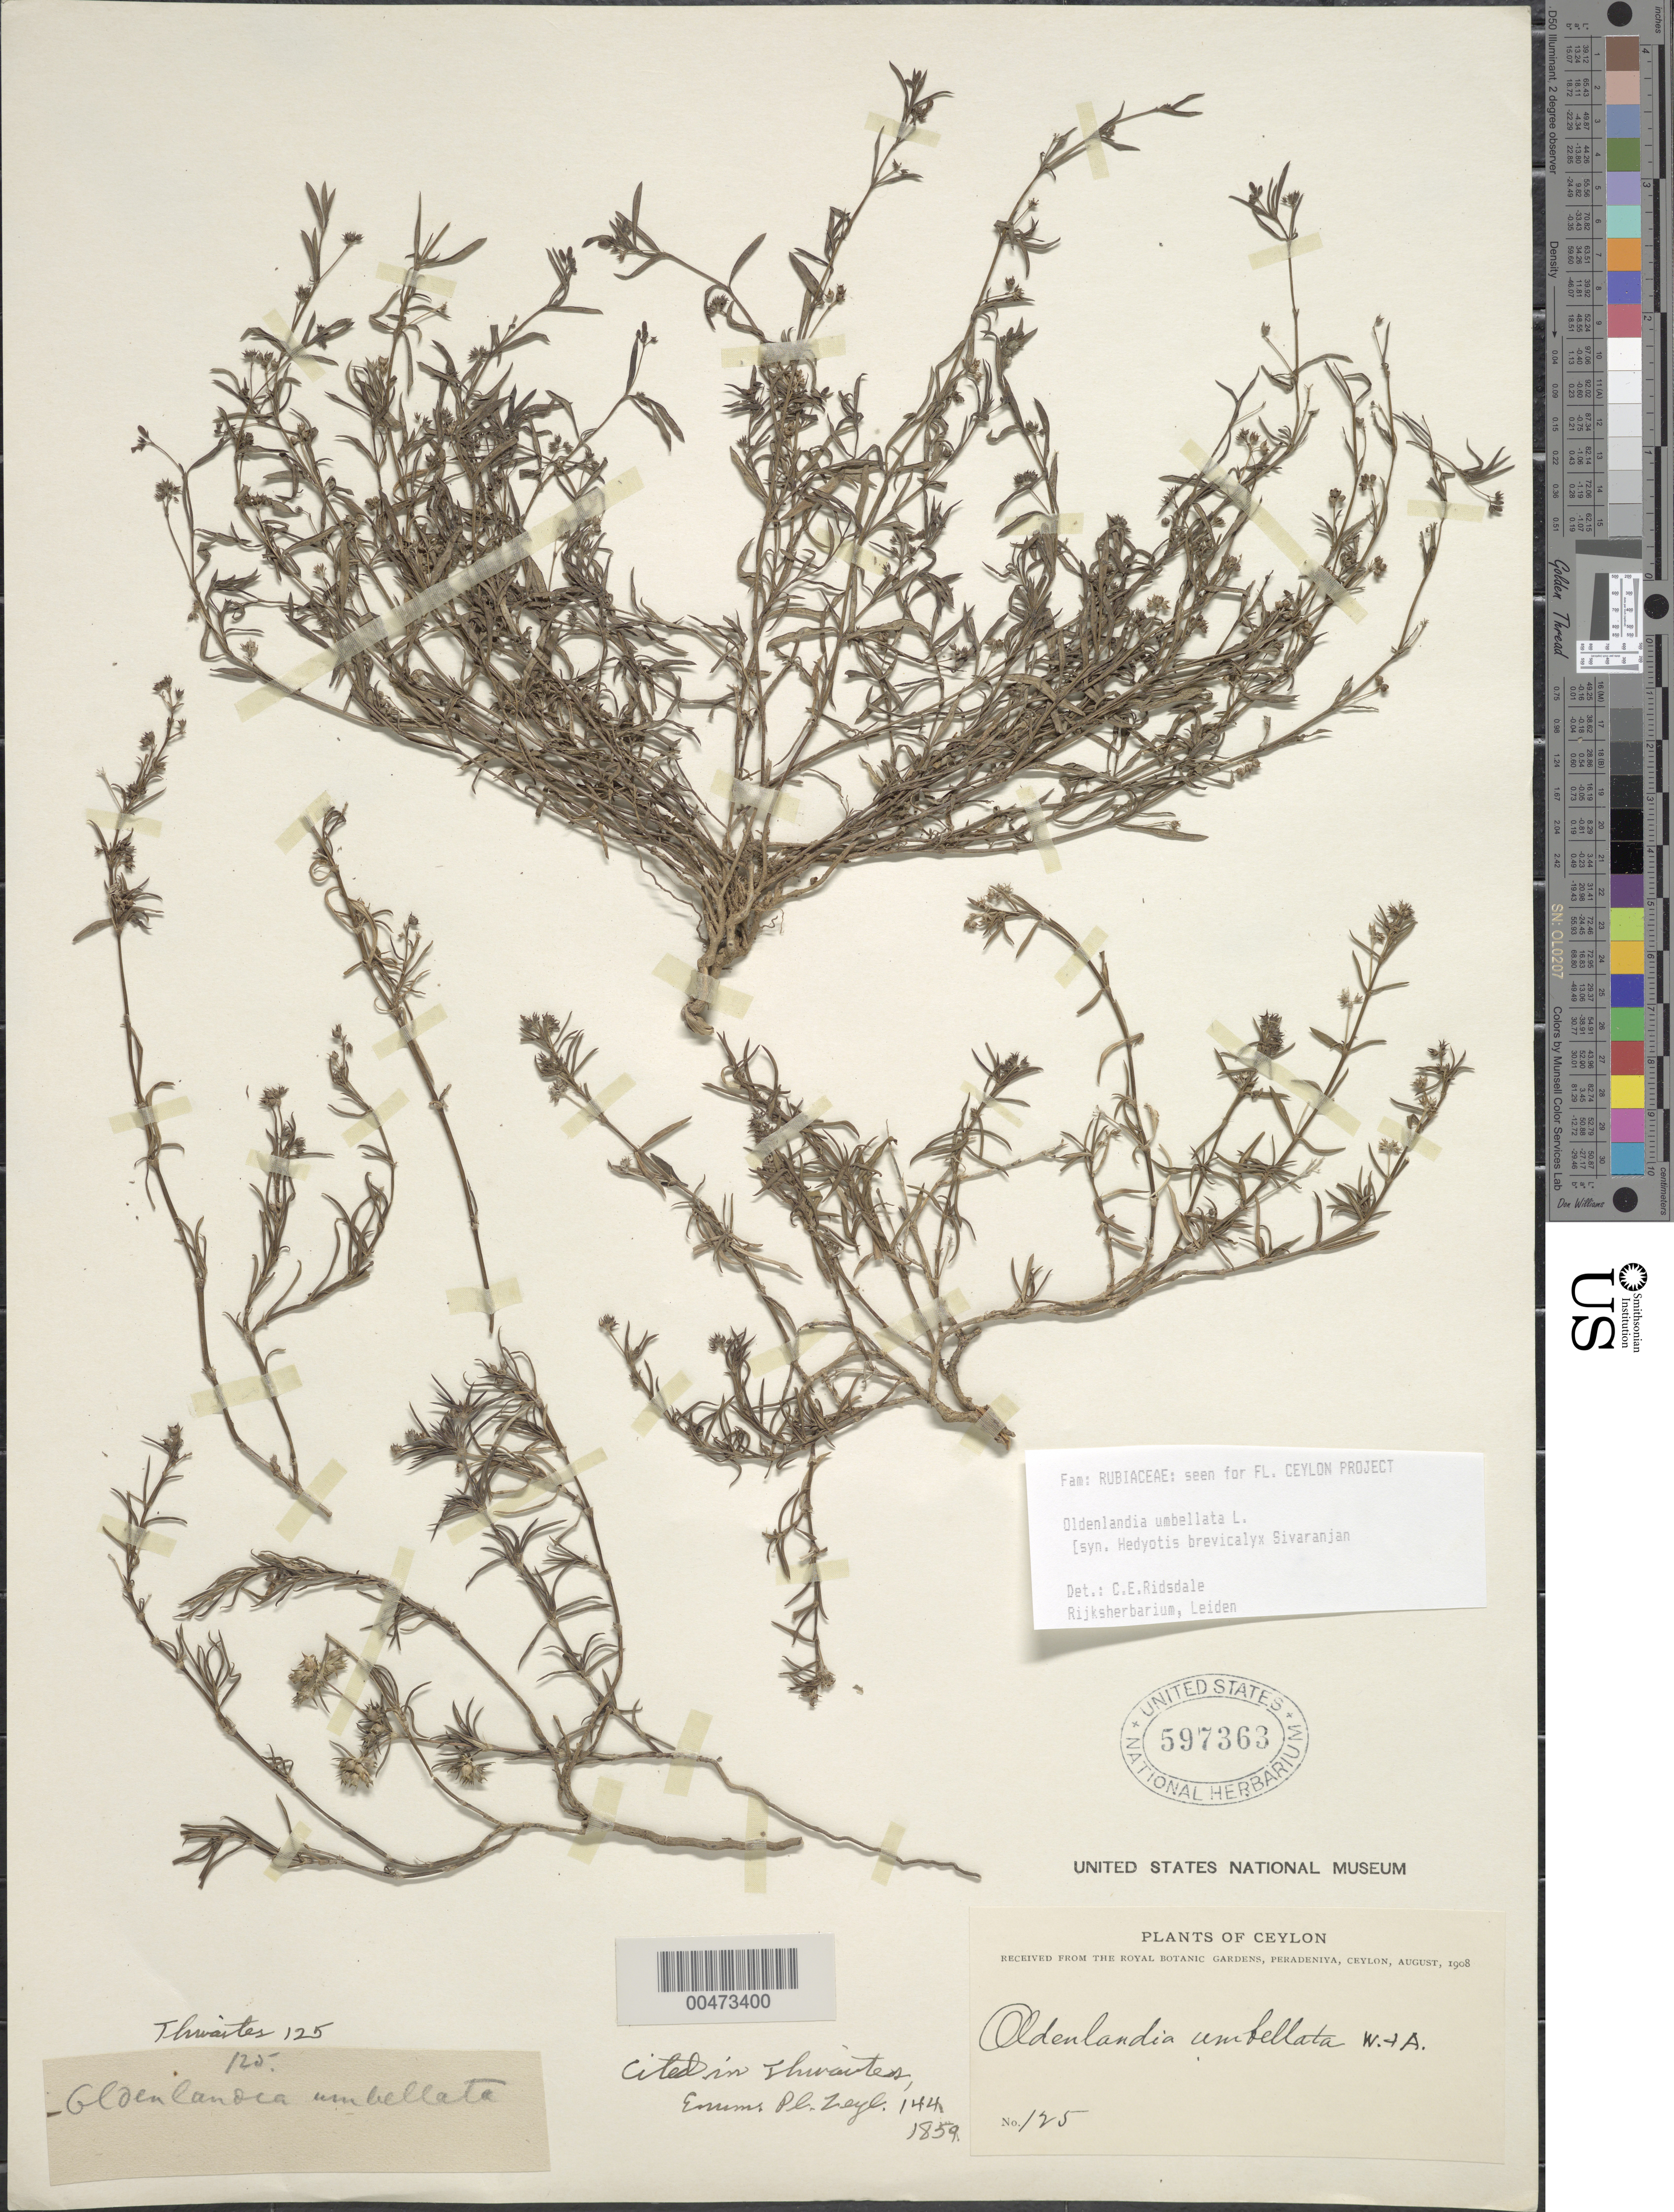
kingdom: Plantae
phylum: Tracheophyta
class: Magnoliopsida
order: Gentianales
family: Rubiaceae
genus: Oldenlandia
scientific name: Oldenlandia umbellata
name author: L.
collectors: C. Royal Botanical Gardens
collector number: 125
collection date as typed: Aug 1908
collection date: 1908-08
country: Sri Lanka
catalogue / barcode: US 597363